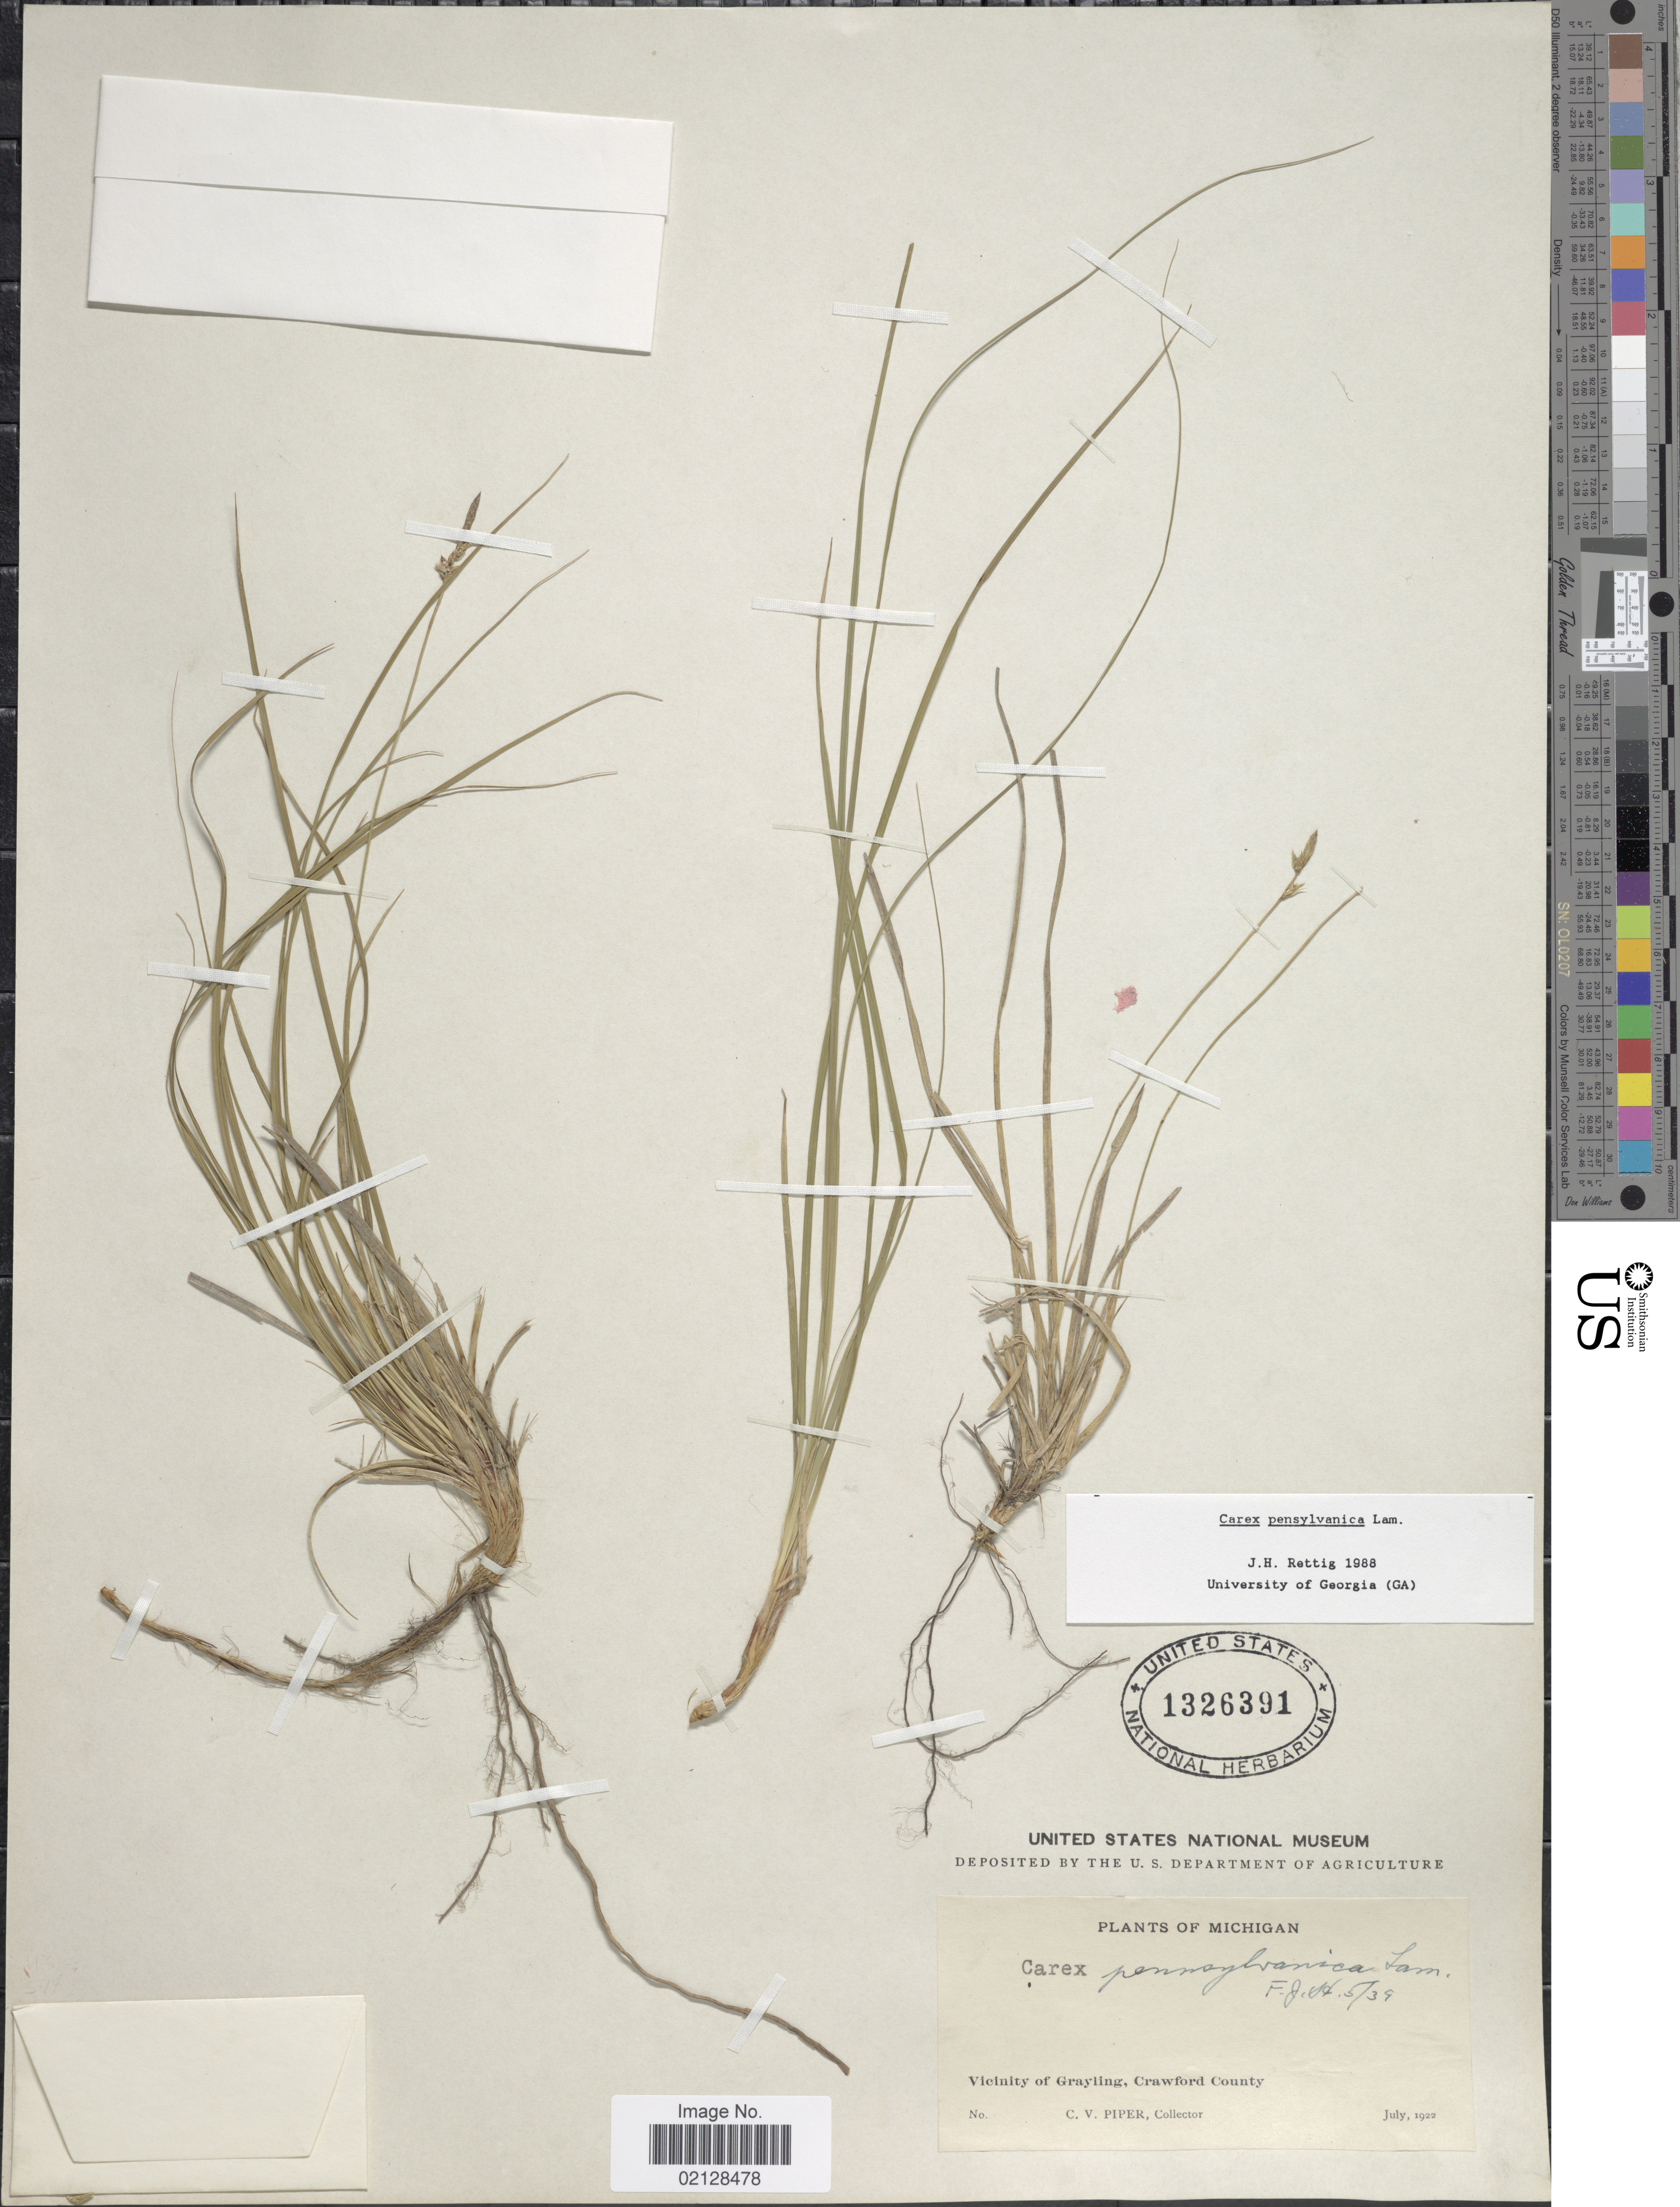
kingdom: Plantae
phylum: Tracheophyta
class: Liliopsida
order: Poales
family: Cyperaceae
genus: Carex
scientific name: Carex pensylvanica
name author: Lam.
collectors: C. V. Piper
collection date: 1922-07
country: United States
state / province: Michigan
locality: Vicinity of Grayling, Crawford County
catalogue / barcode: US 1326391